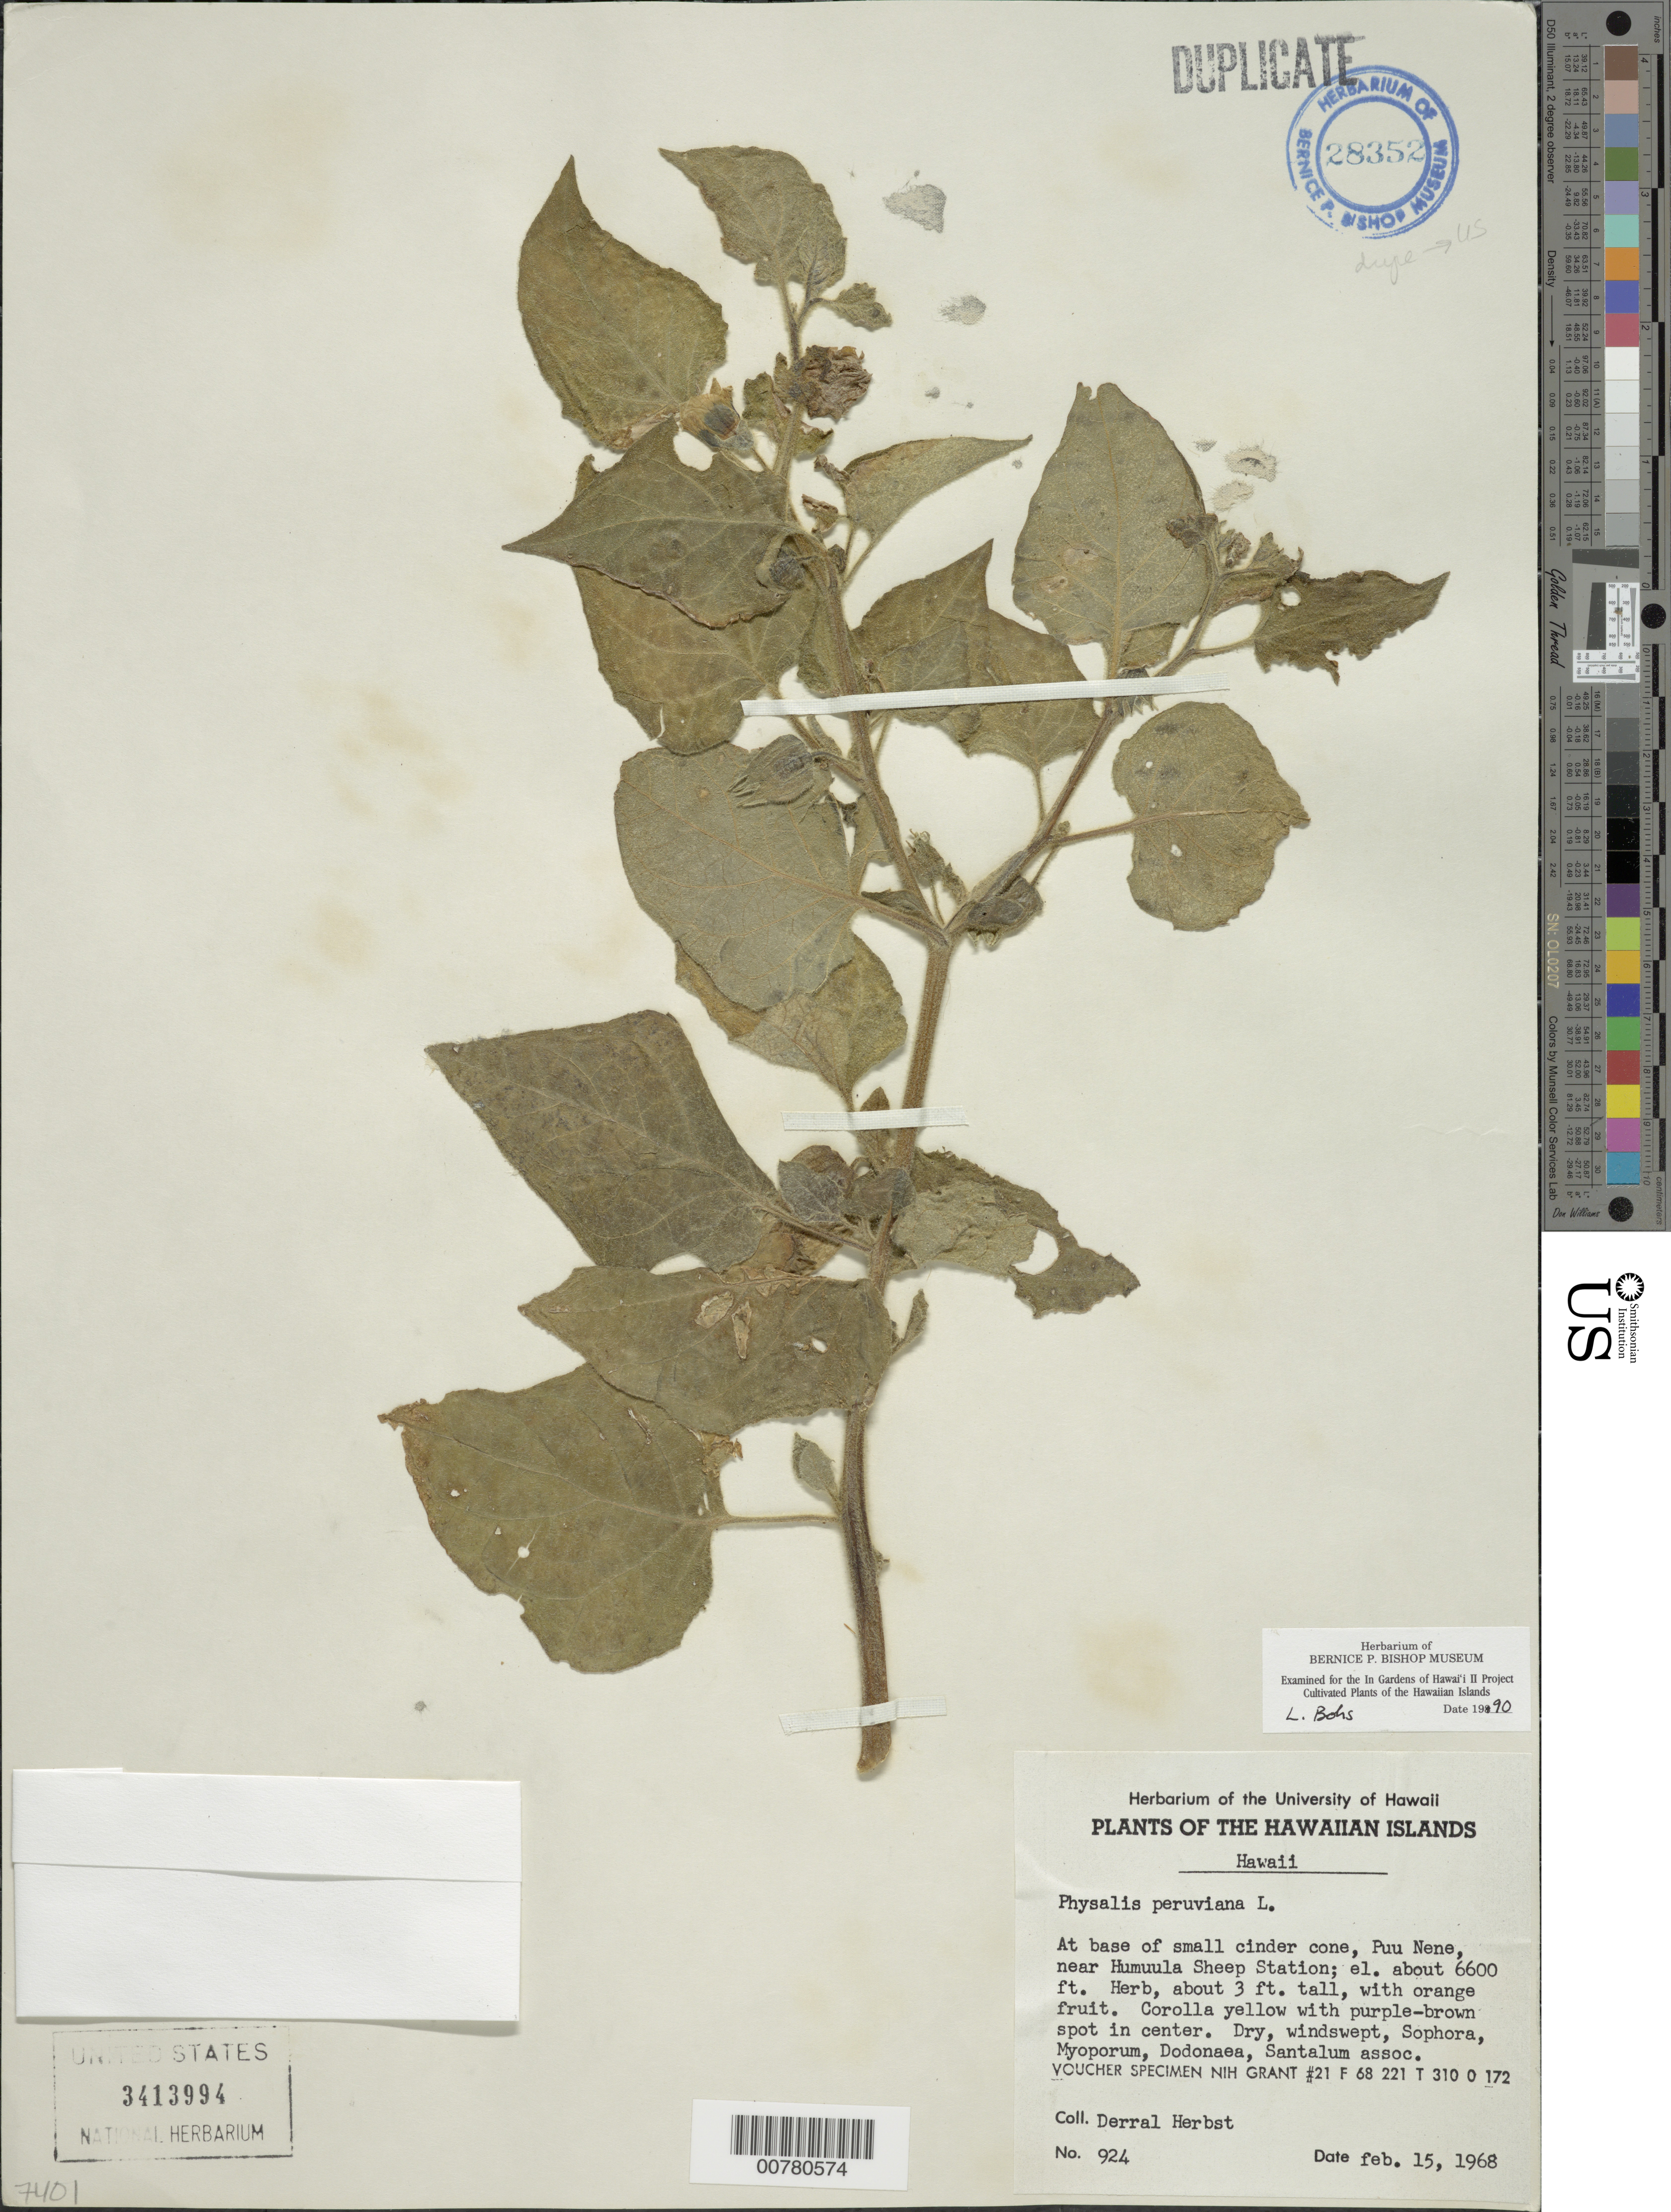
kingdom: Plantae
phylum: Tracheophyta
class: Magnoliopsida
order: Solanales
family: Solanaceae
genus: Physalis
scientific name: Physalis peruviana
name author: L.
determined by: Herbst, D. R.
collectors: D. R. Herbst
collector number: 924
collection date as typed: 15 Feb 1968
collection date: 1968-02-15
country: United States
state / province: Hawaii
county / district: Hawaii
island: Hawaii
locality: Puu Nene, near Humuula Sheep Station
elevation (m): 2011.7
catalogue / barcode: US 3413994